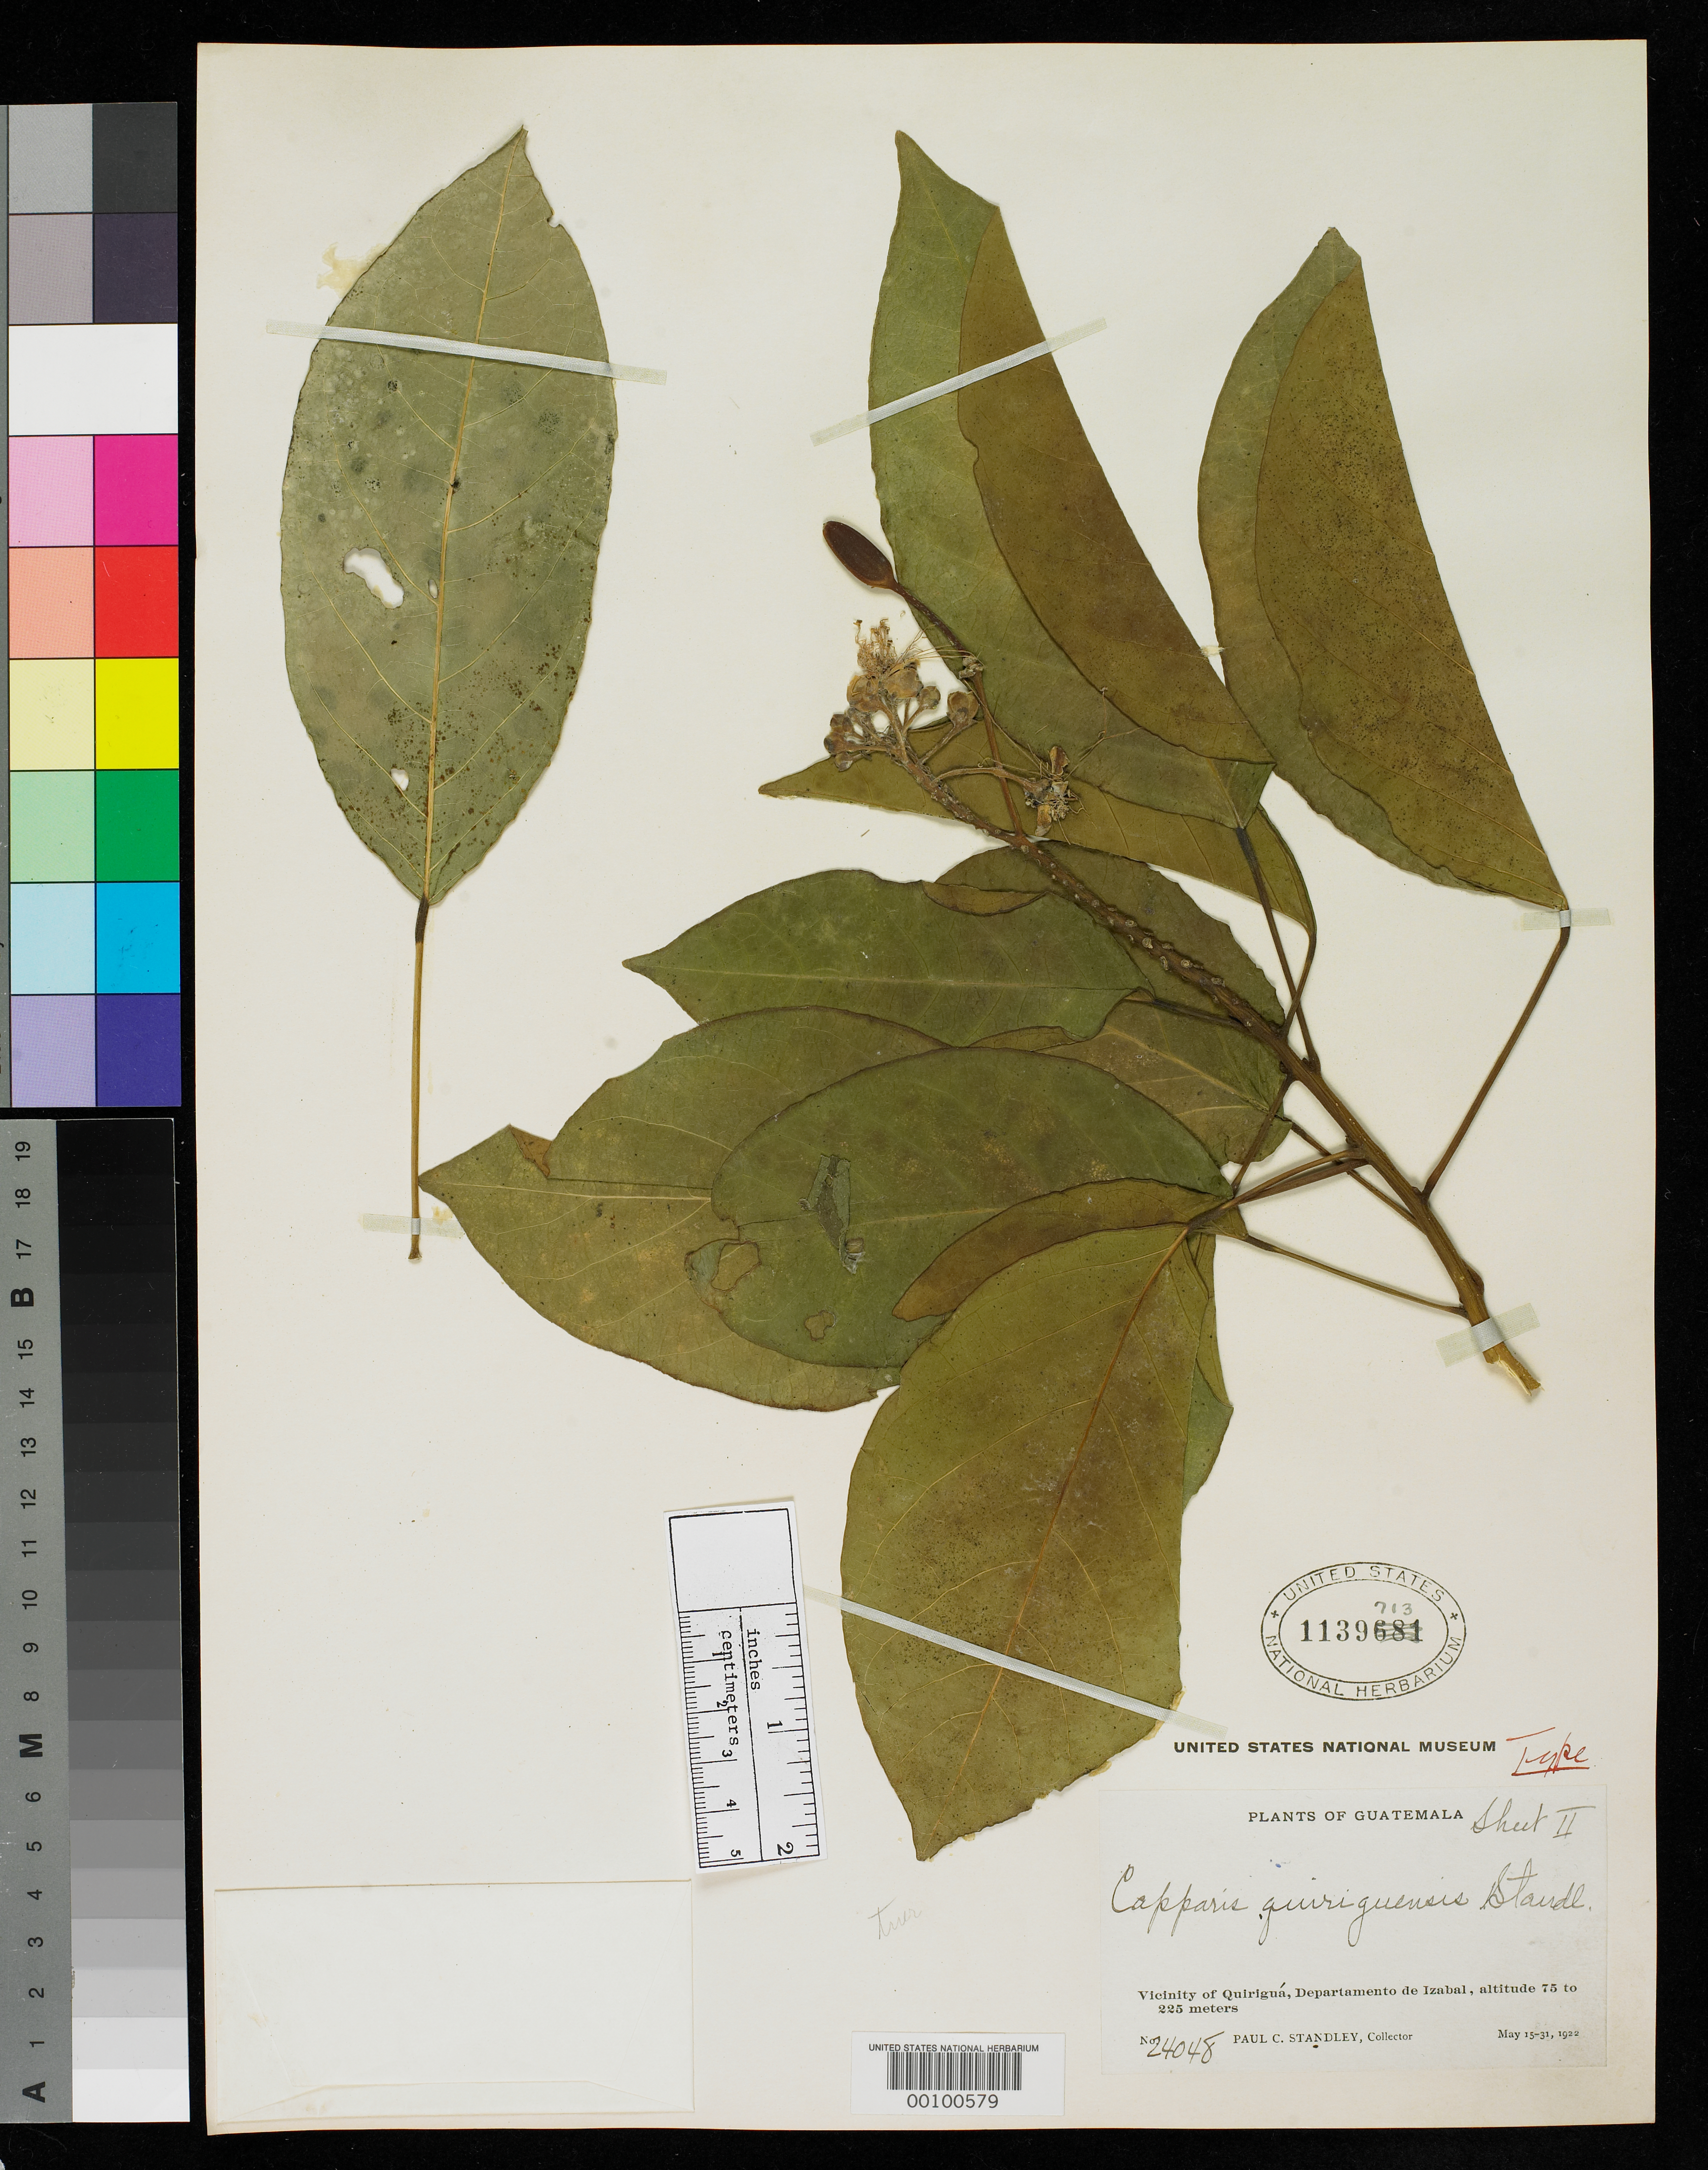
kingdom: Plantae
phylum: Tracheophyta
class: Magnoliopsida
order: Brassicales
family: Capparaceae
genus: Capparis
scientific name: Capparis quiriguensis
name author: Standl.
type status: Holotype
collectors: P. C. Standley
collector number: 24048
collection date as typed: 15 May 1922 to 31 May 1922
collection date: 1922-05-15/1922-05-31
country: Guatemala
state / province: Izabal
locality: Vicinity of Quiriguá.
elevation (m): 75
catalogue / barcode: US 1139713